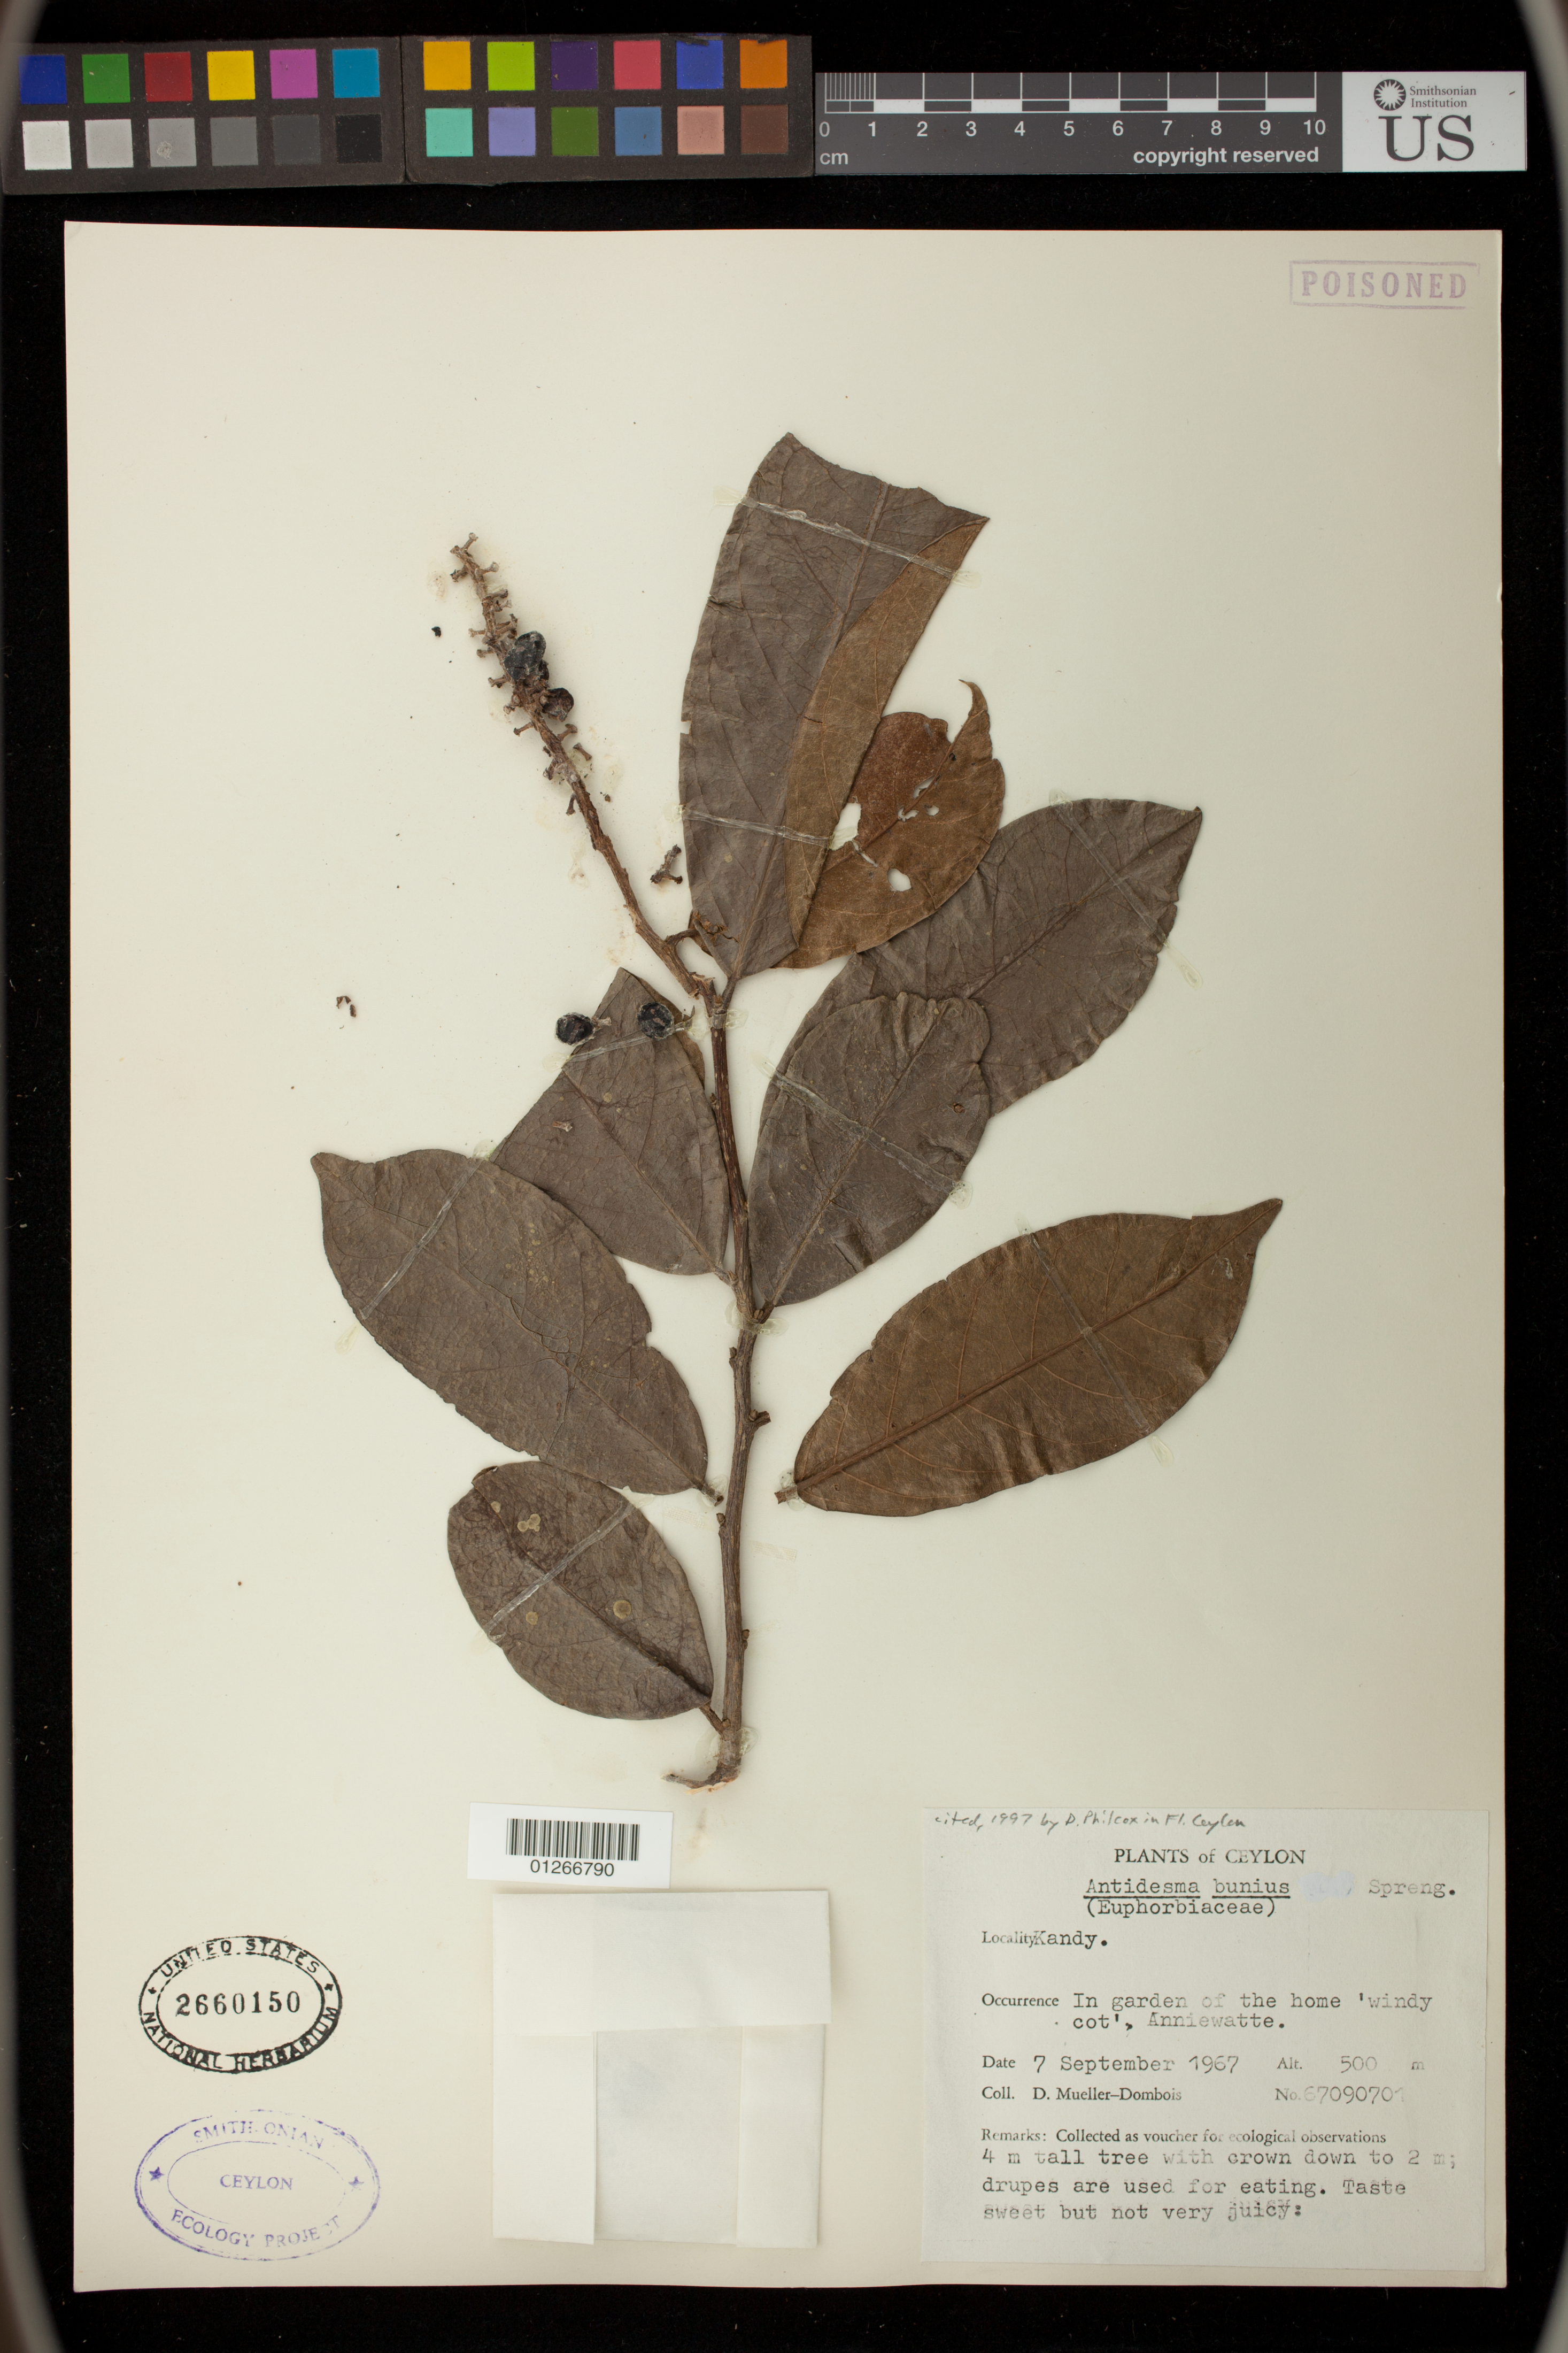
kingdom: Plantae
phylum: Tracheophyta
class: Magnoliopsida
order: Malpighiales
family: Phyllanthaceae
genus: Antidesma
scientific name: Antidesma bunius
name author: (L.) Spreng.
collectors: D. Mueller-Dombois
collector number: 67090701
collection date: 1967-09-07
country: Sri Lanka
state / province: Central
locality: Kandy.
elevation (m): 500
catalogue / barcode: US 2660150